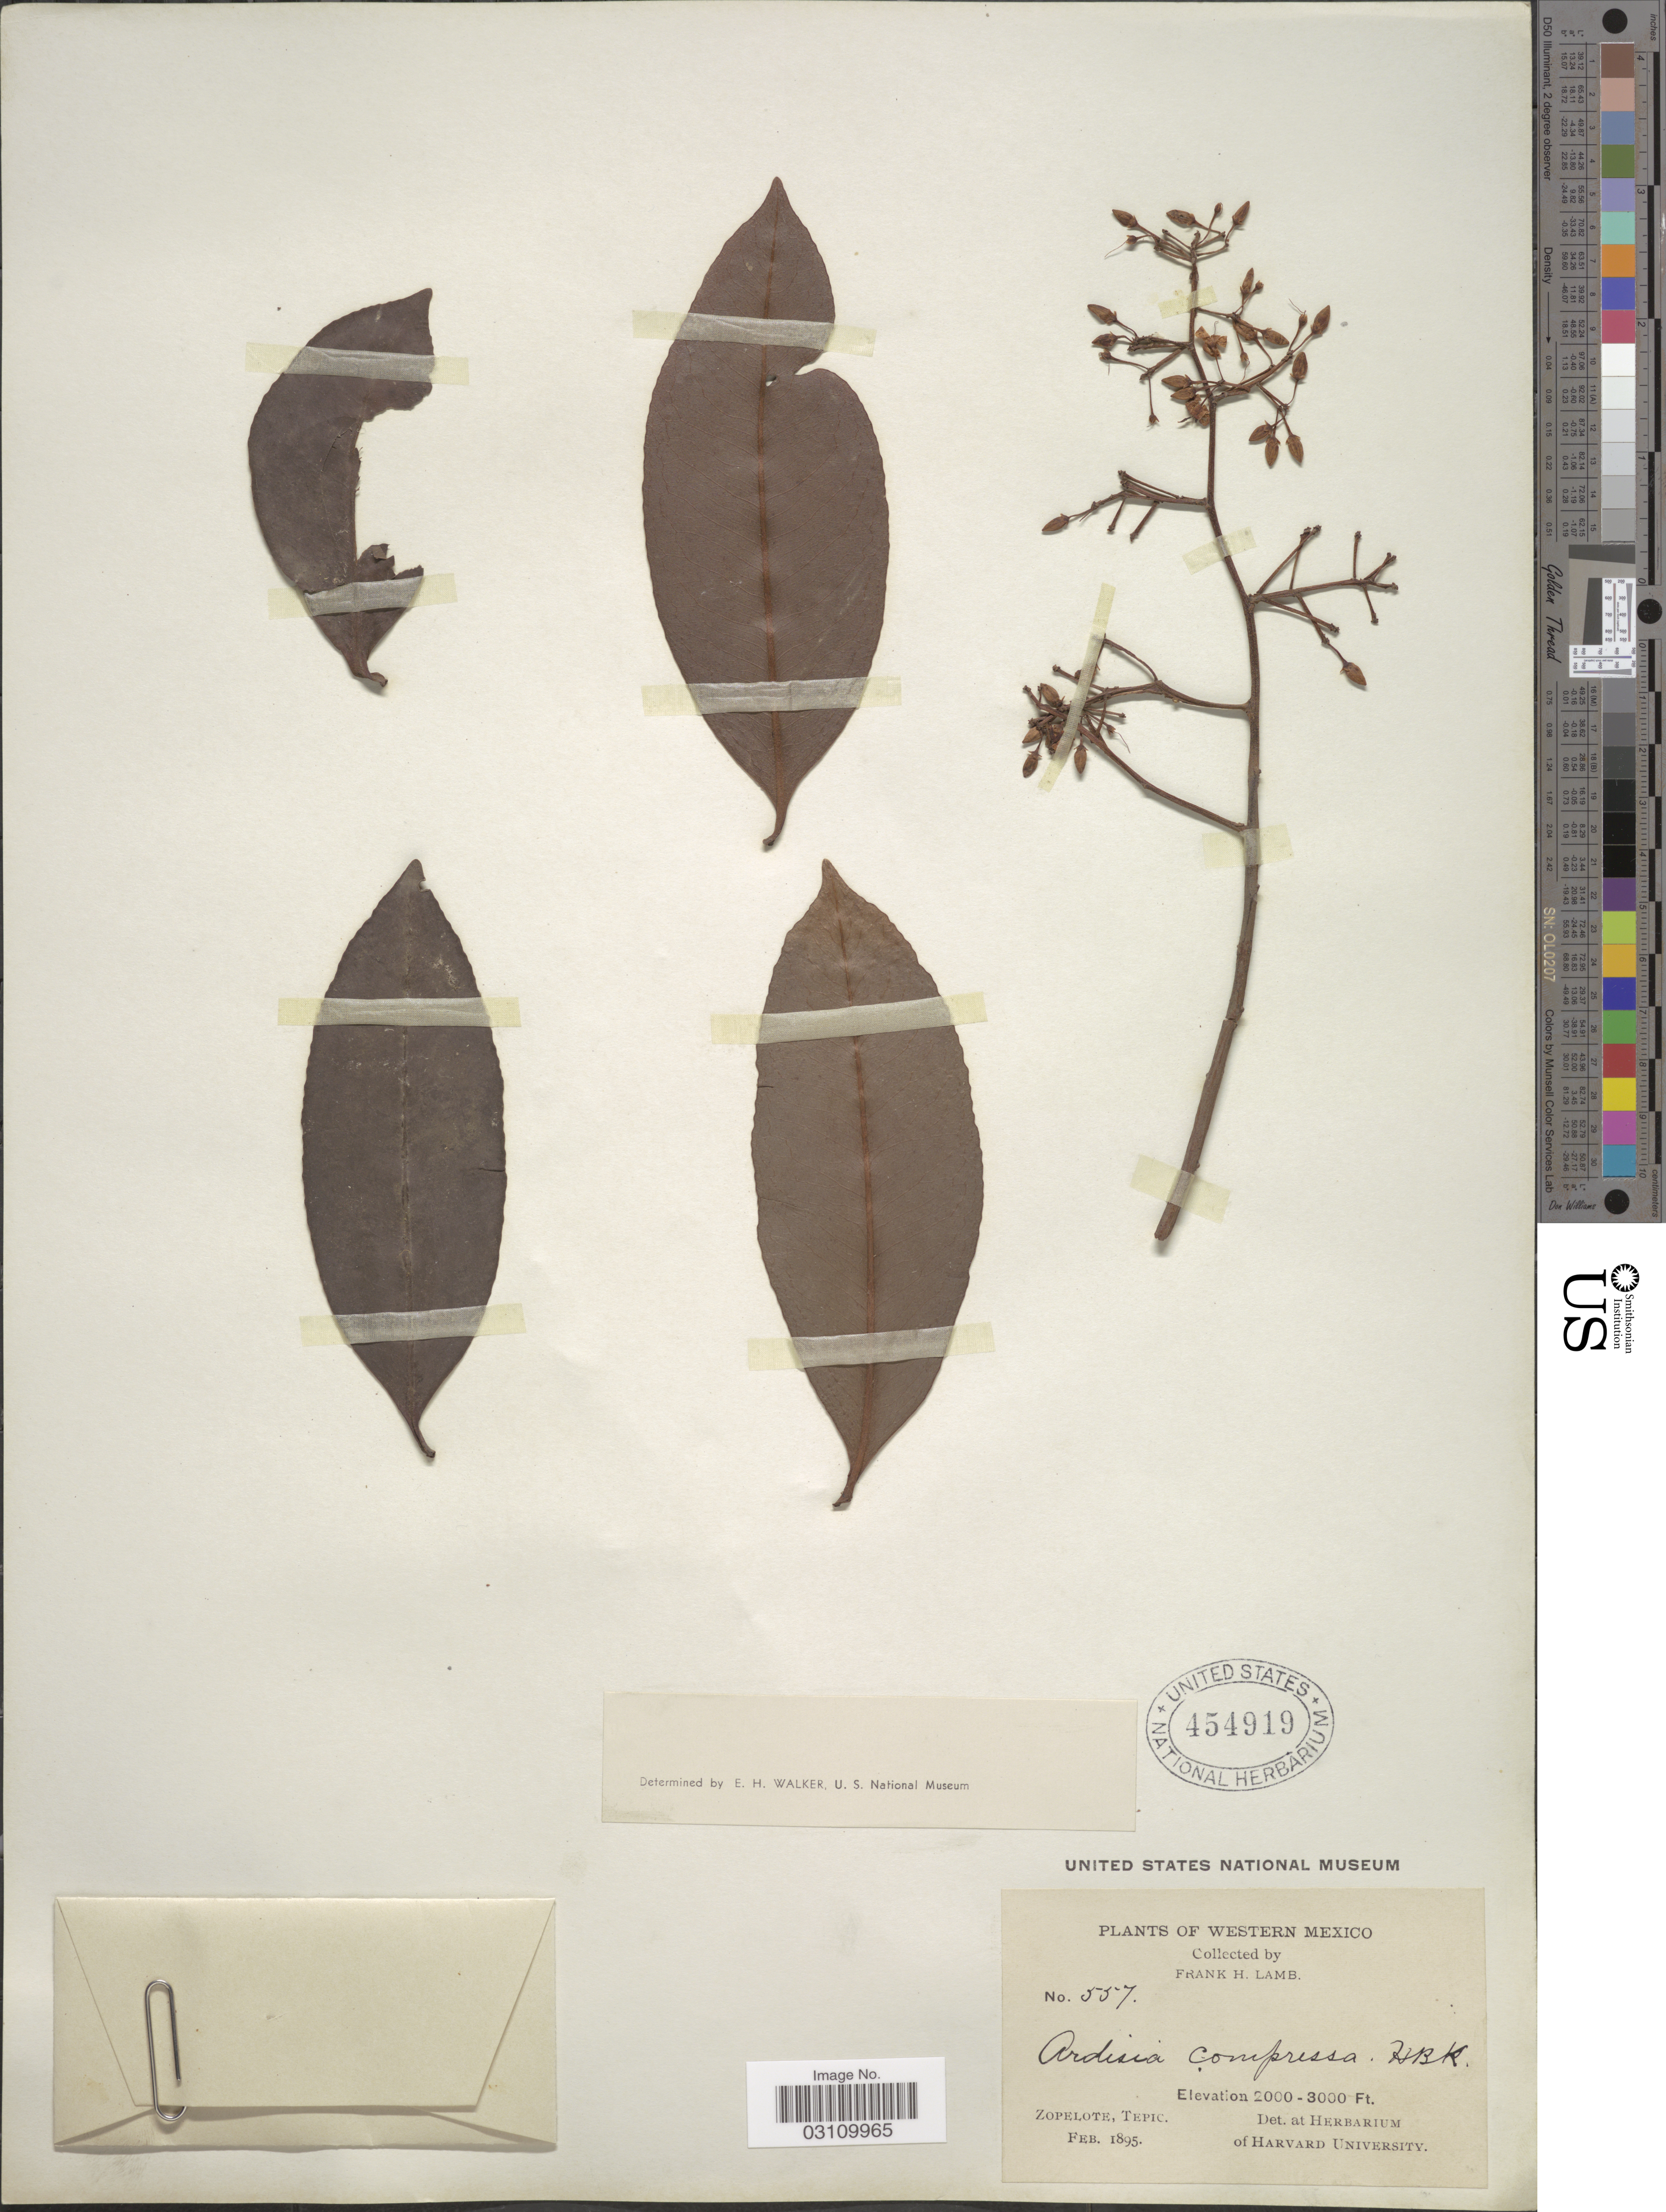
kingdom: Plantae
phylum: Tracheophyta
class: Magnoliopsida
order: Ericales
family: Primulaceae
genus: Ardisia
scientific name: Ardisia compressa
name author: Kunth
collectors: F. H. Lamb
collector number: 557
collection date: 1895-02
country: Mexico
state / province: Nayarit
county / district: Ruíz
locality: Zopelote [El Zopilote], Tepic [now Nayarit].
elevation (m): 610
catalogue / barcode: US 454919